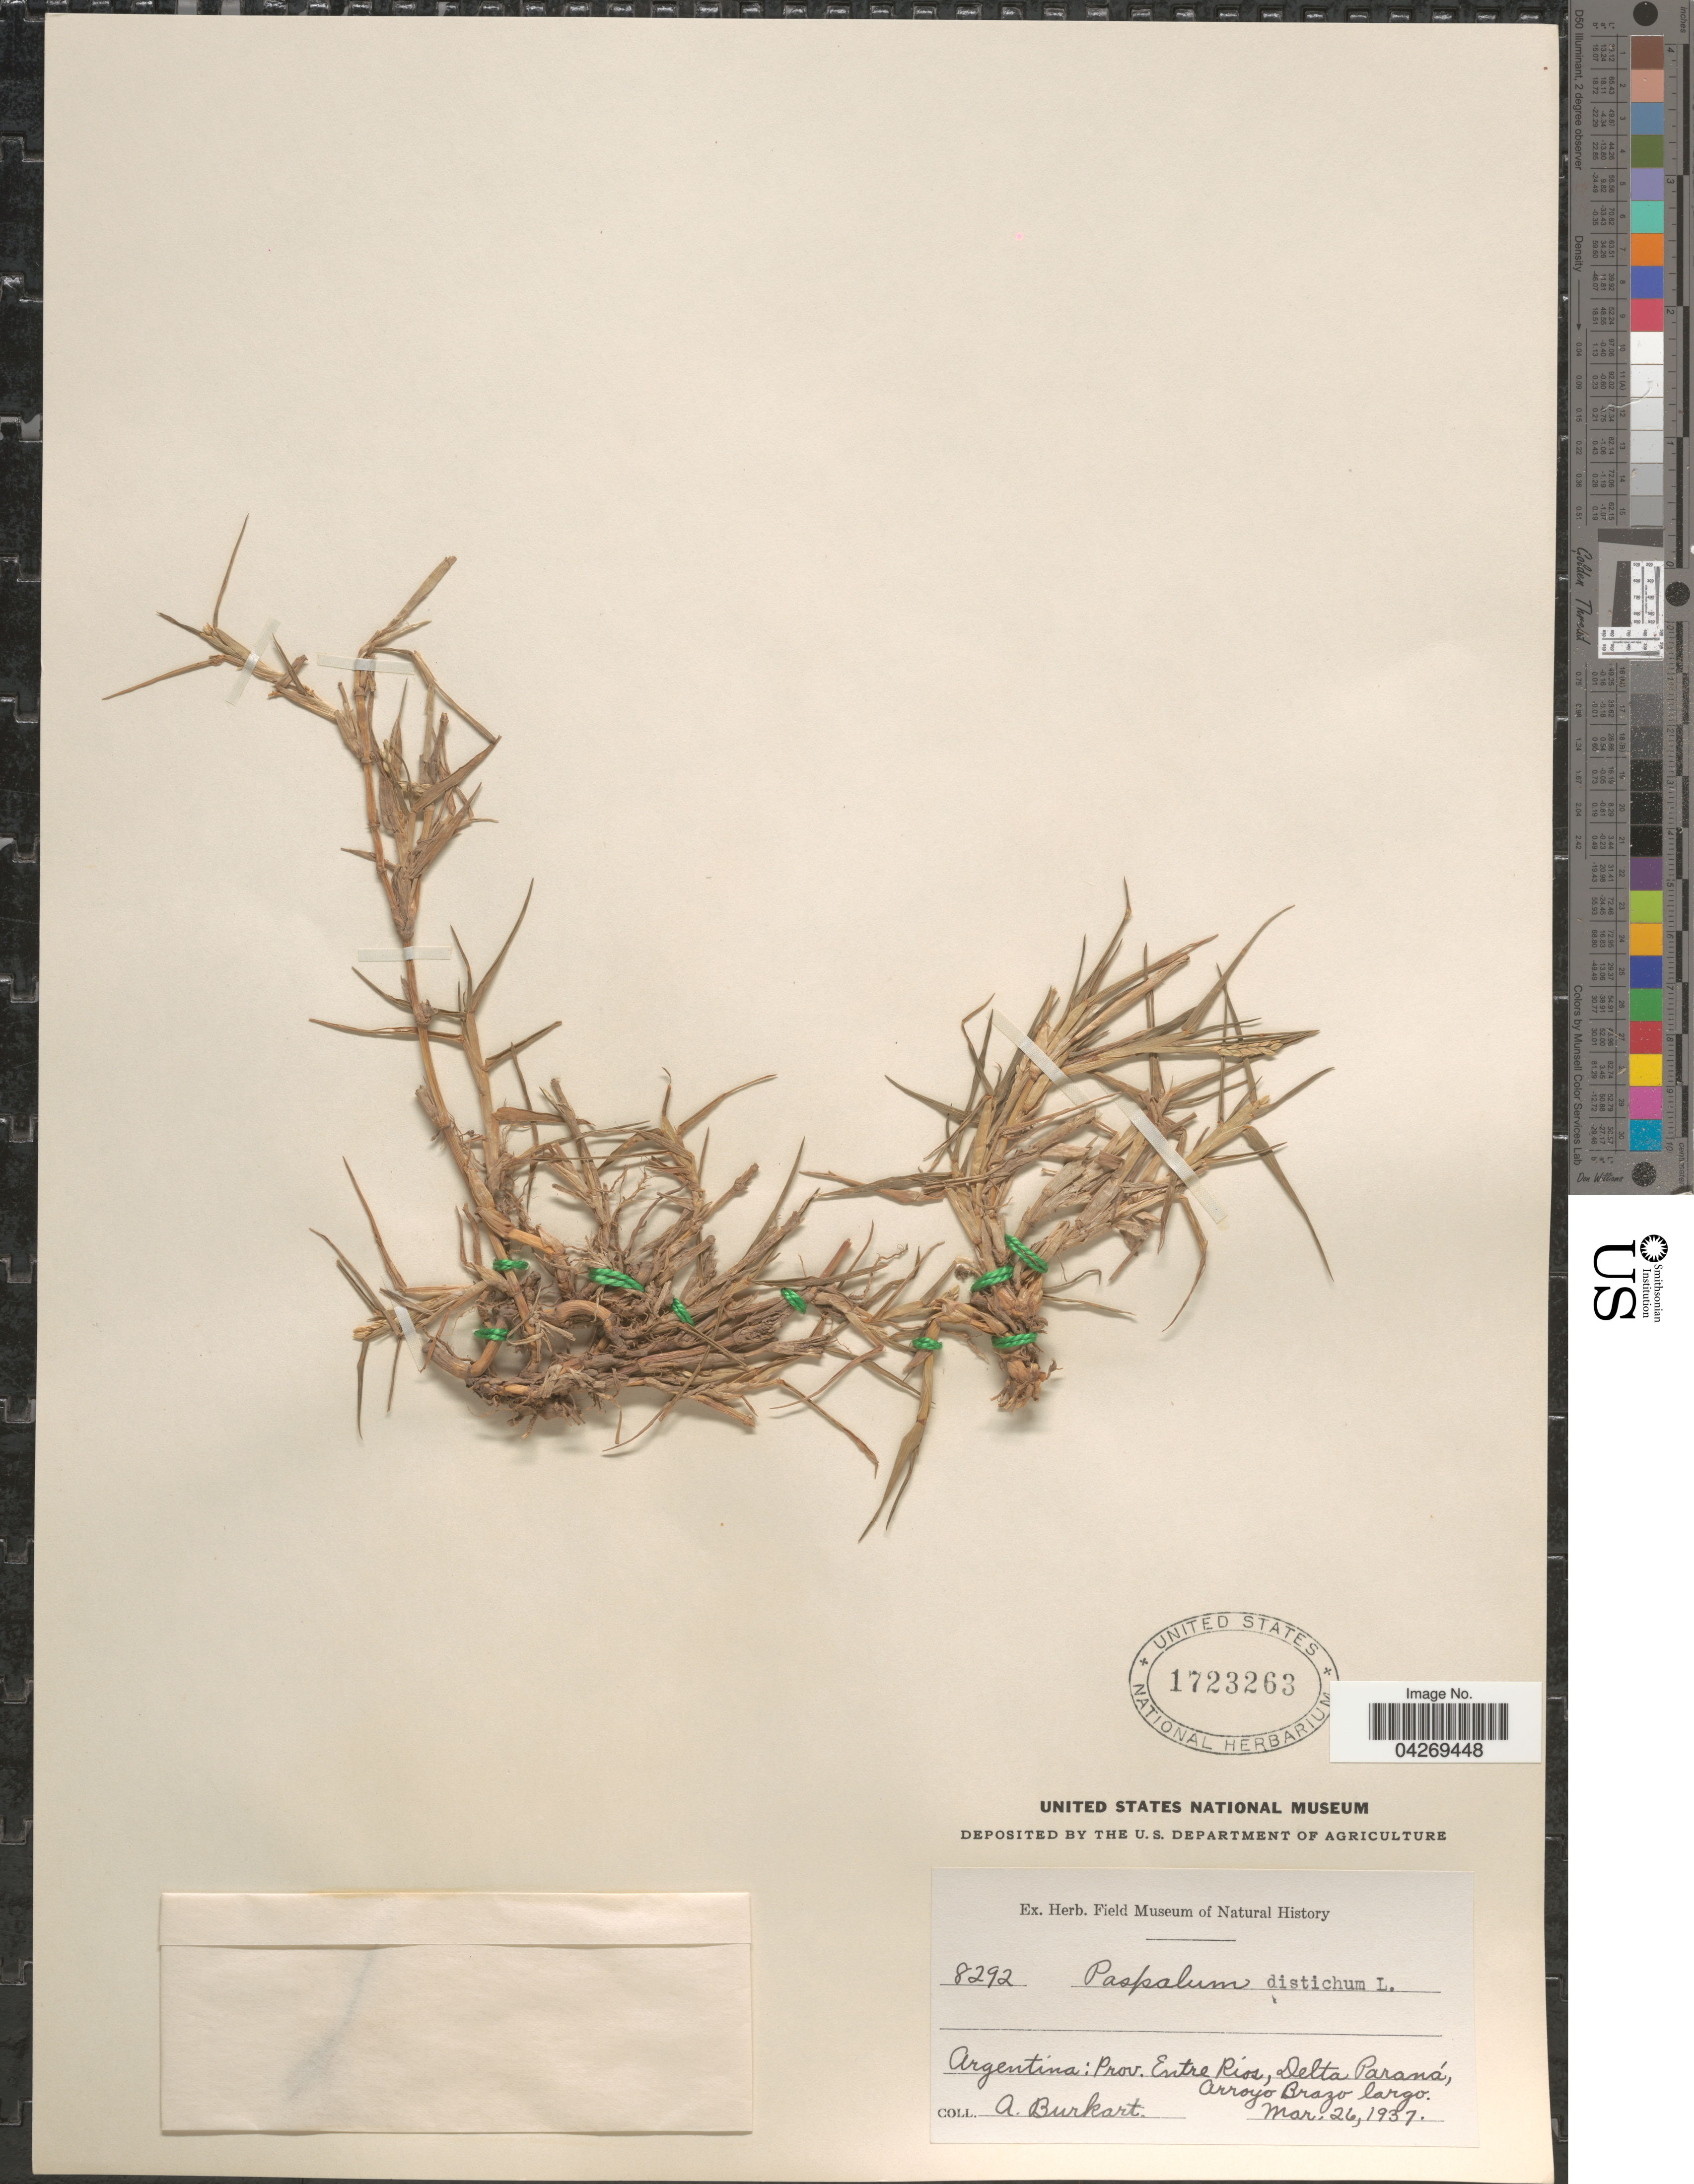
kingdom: Plantae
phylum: Tracheophyta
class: Liliopsida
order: Poales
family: Poaceae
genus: Paspalum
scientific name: Paspalum distichum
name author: L.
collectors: A. E. Burkart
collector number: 8292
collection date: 1937-03-26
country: Argentina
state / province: Entre Rios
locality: Delta Paraná, Arroyo Brazo largo.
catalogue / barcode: US 1723263